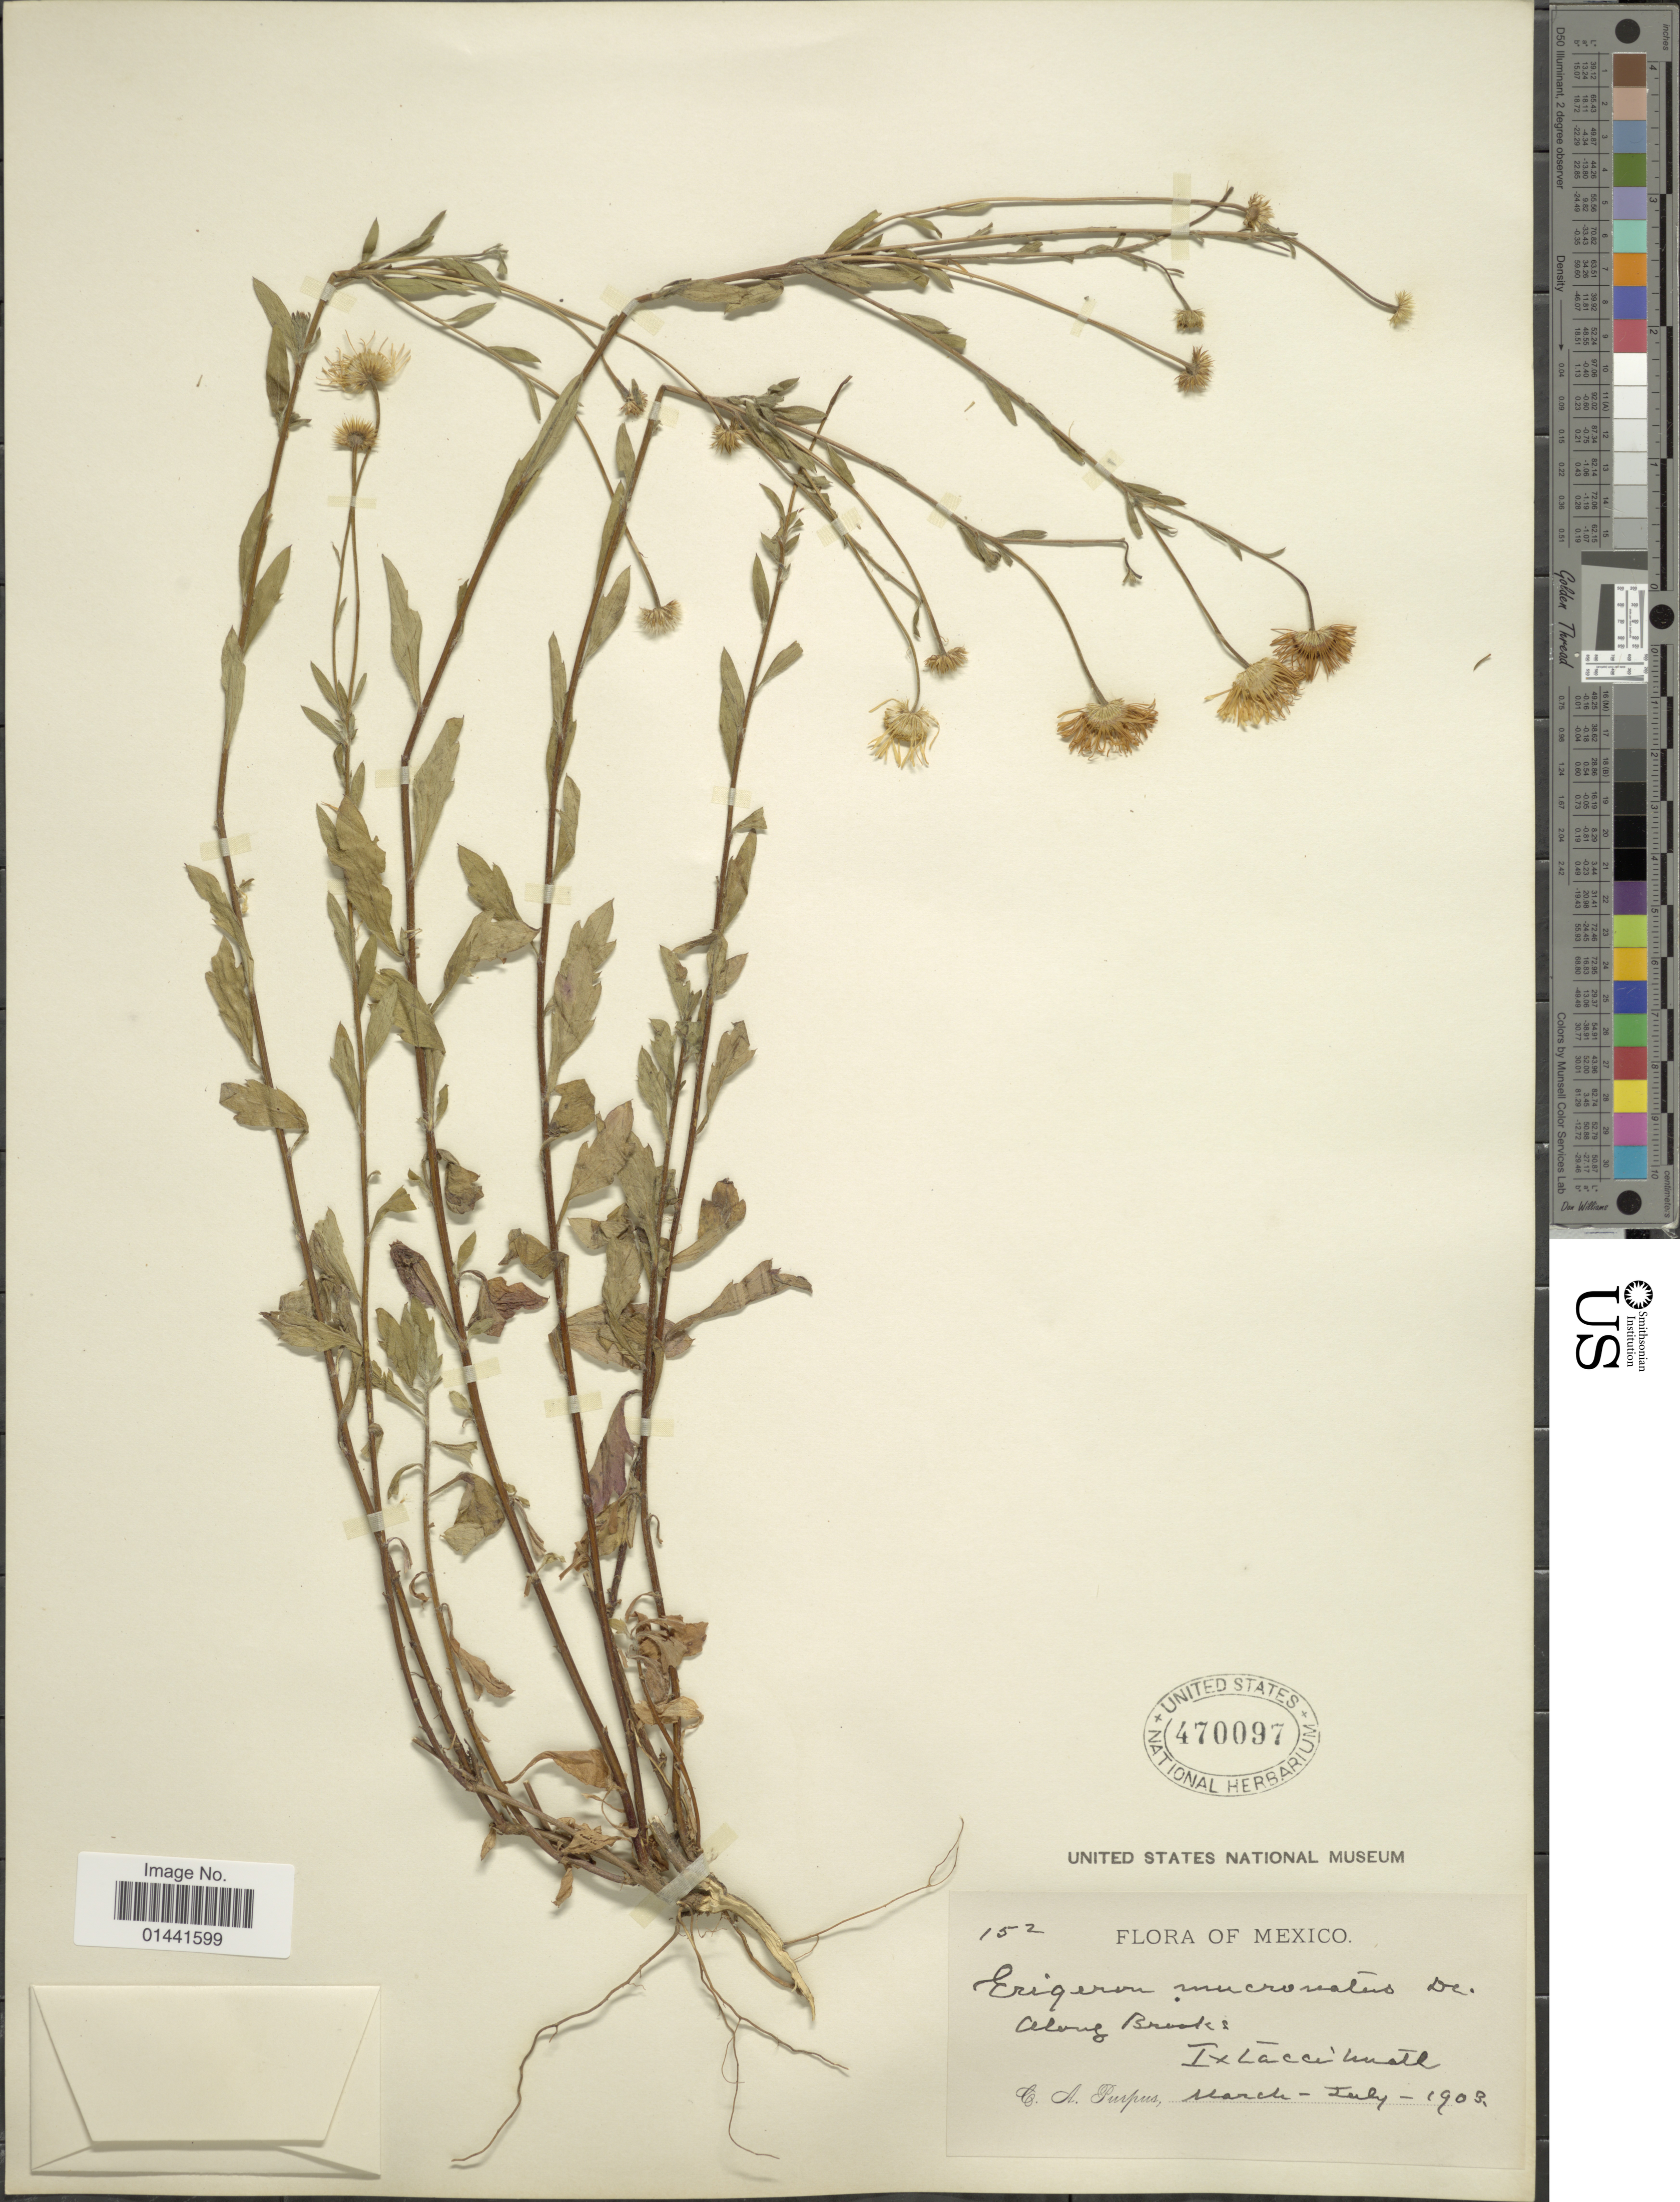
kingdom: Plantae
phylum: Tracheophyta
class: Magnoliopsida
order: Asterales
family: Asteraceae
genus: Erigeron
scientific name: Erigeron karvinskianus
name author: DC.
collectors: C. A. Purpus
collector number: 152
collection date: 1903-03/1903-07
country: Mexico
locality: Along Brooks, Ixtaccihuatl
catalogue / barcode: US 470097